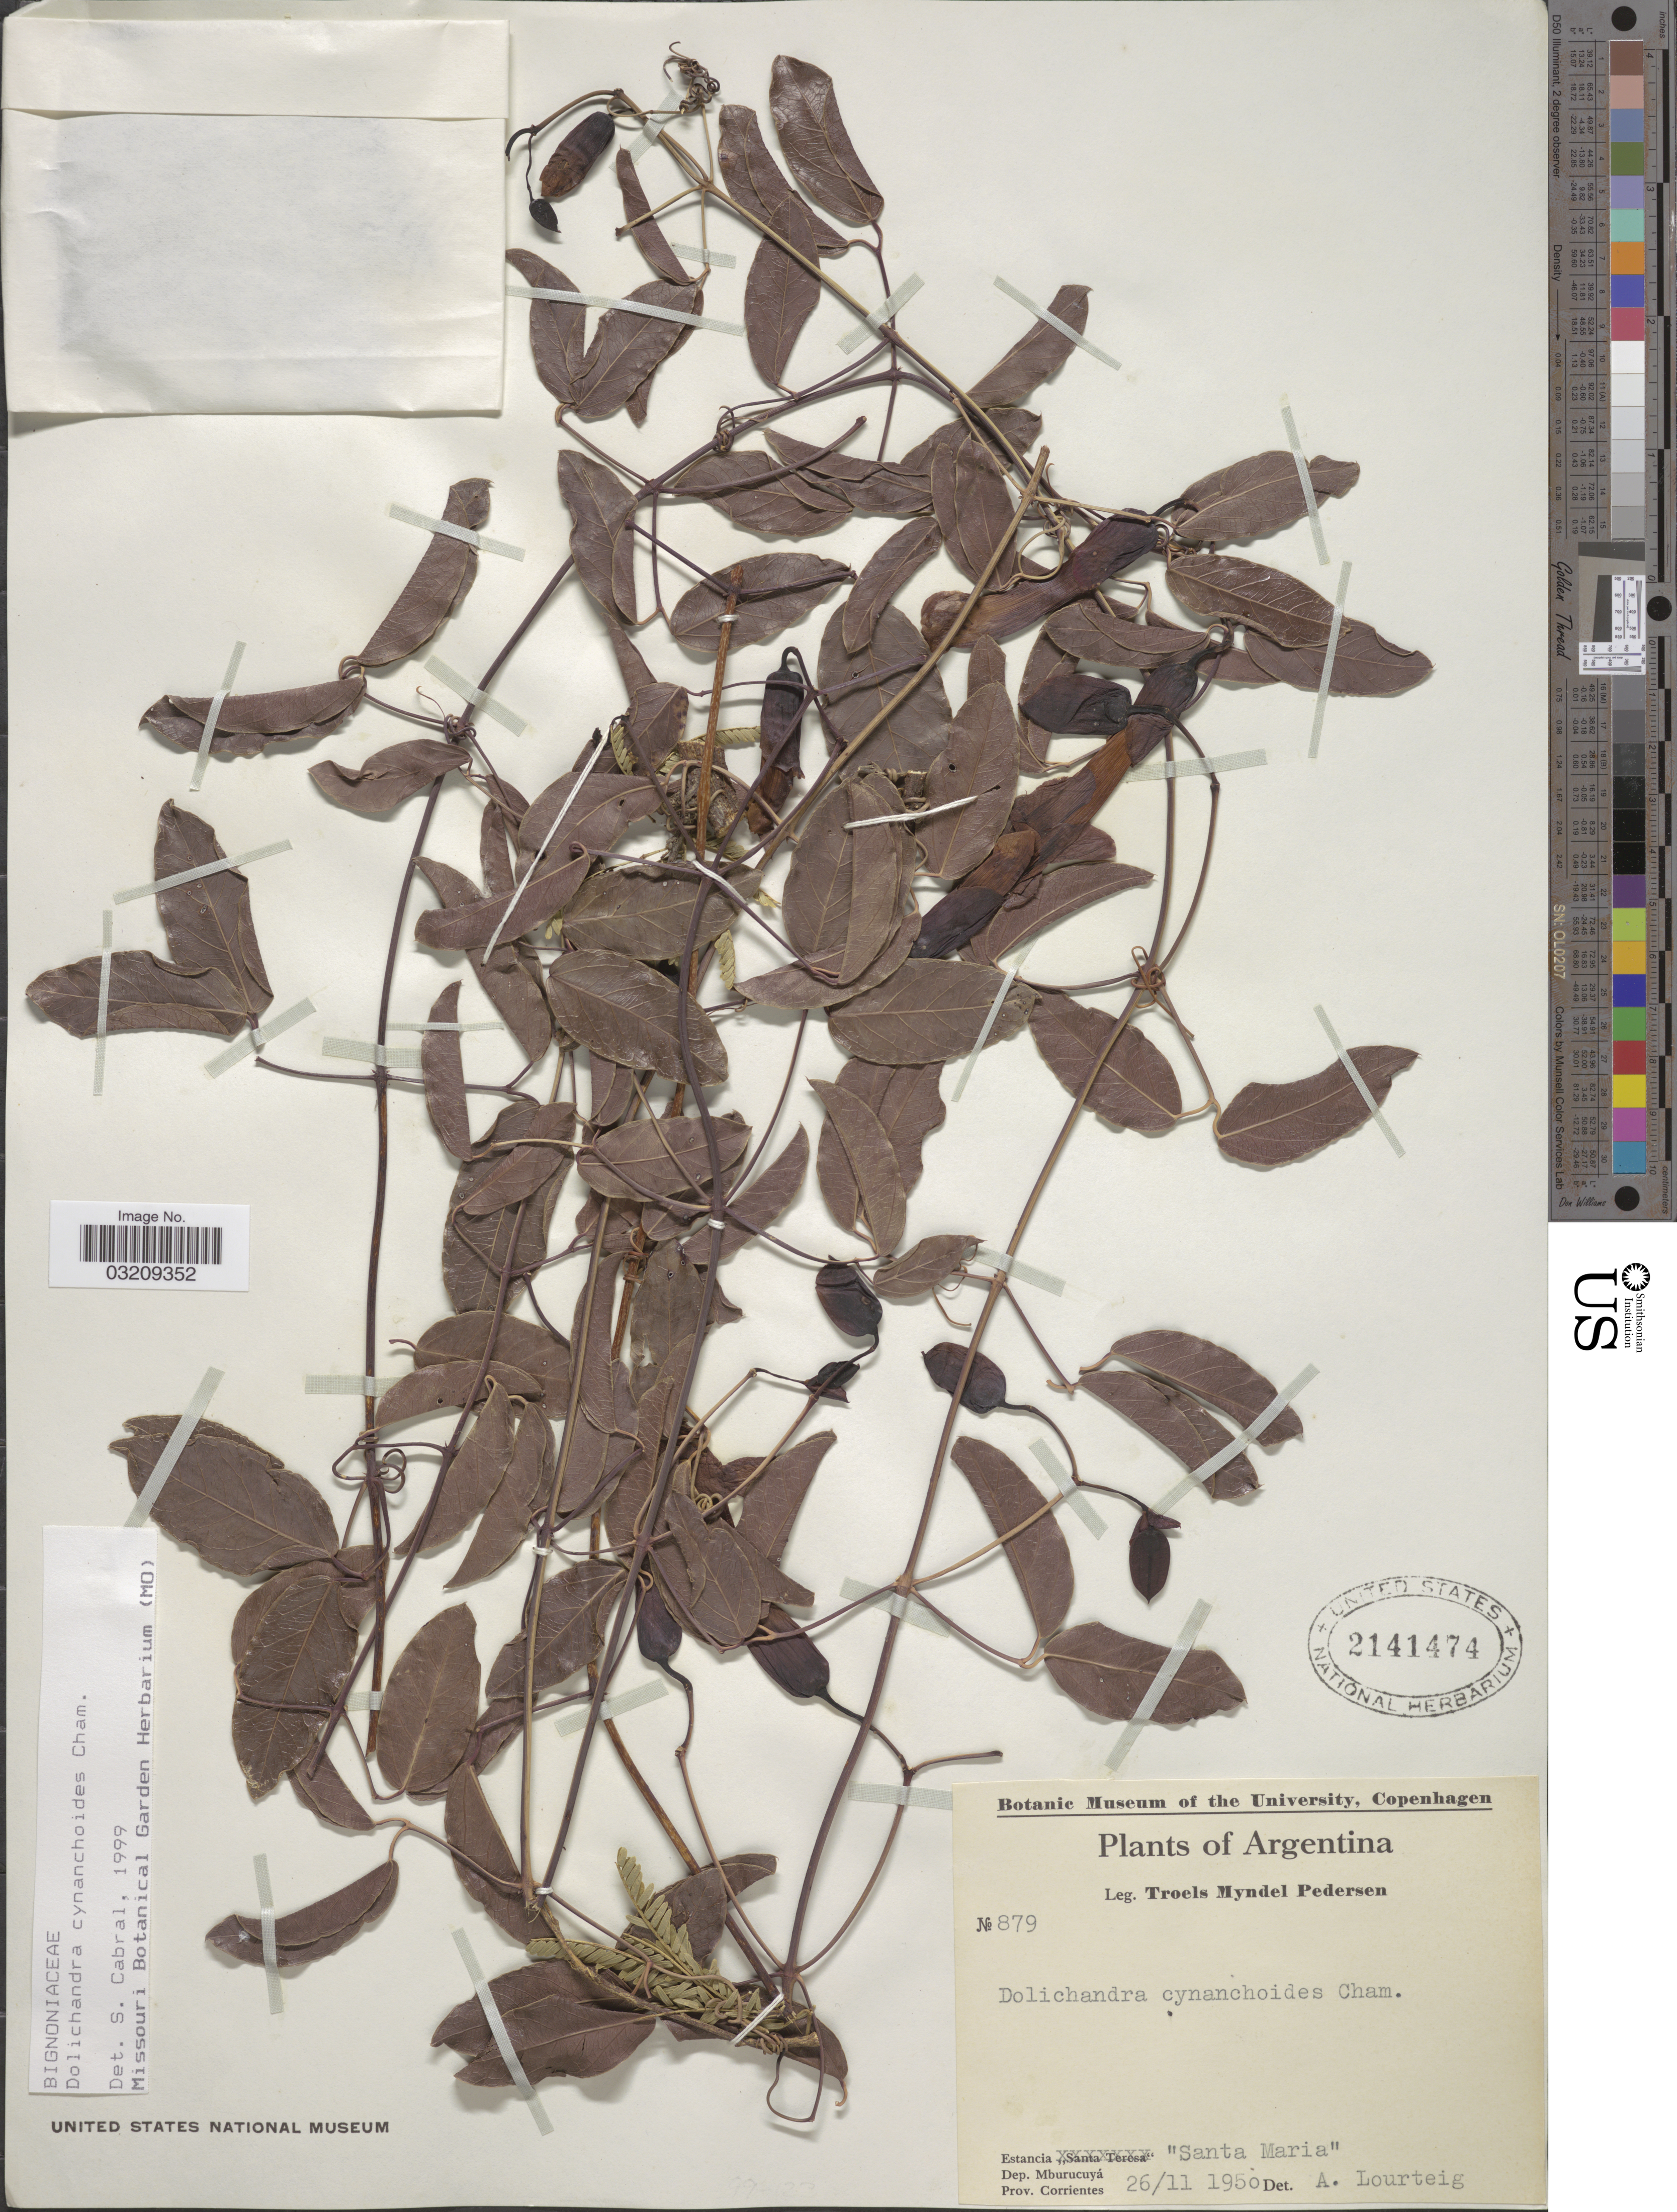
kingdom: Plantae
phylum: Tracheophyta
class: Magnoliopsida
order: Lamiales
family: Bignoniaceae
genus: Dolichandra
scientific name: Dolichandra cynanchoides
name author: Cham.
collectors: T. Pederson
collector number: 879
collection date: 1950-11-26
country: Argentina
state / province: Corrientes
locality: Estancia "Santa Maria". Dep. Mburucuyá.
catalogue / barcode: US 2141474